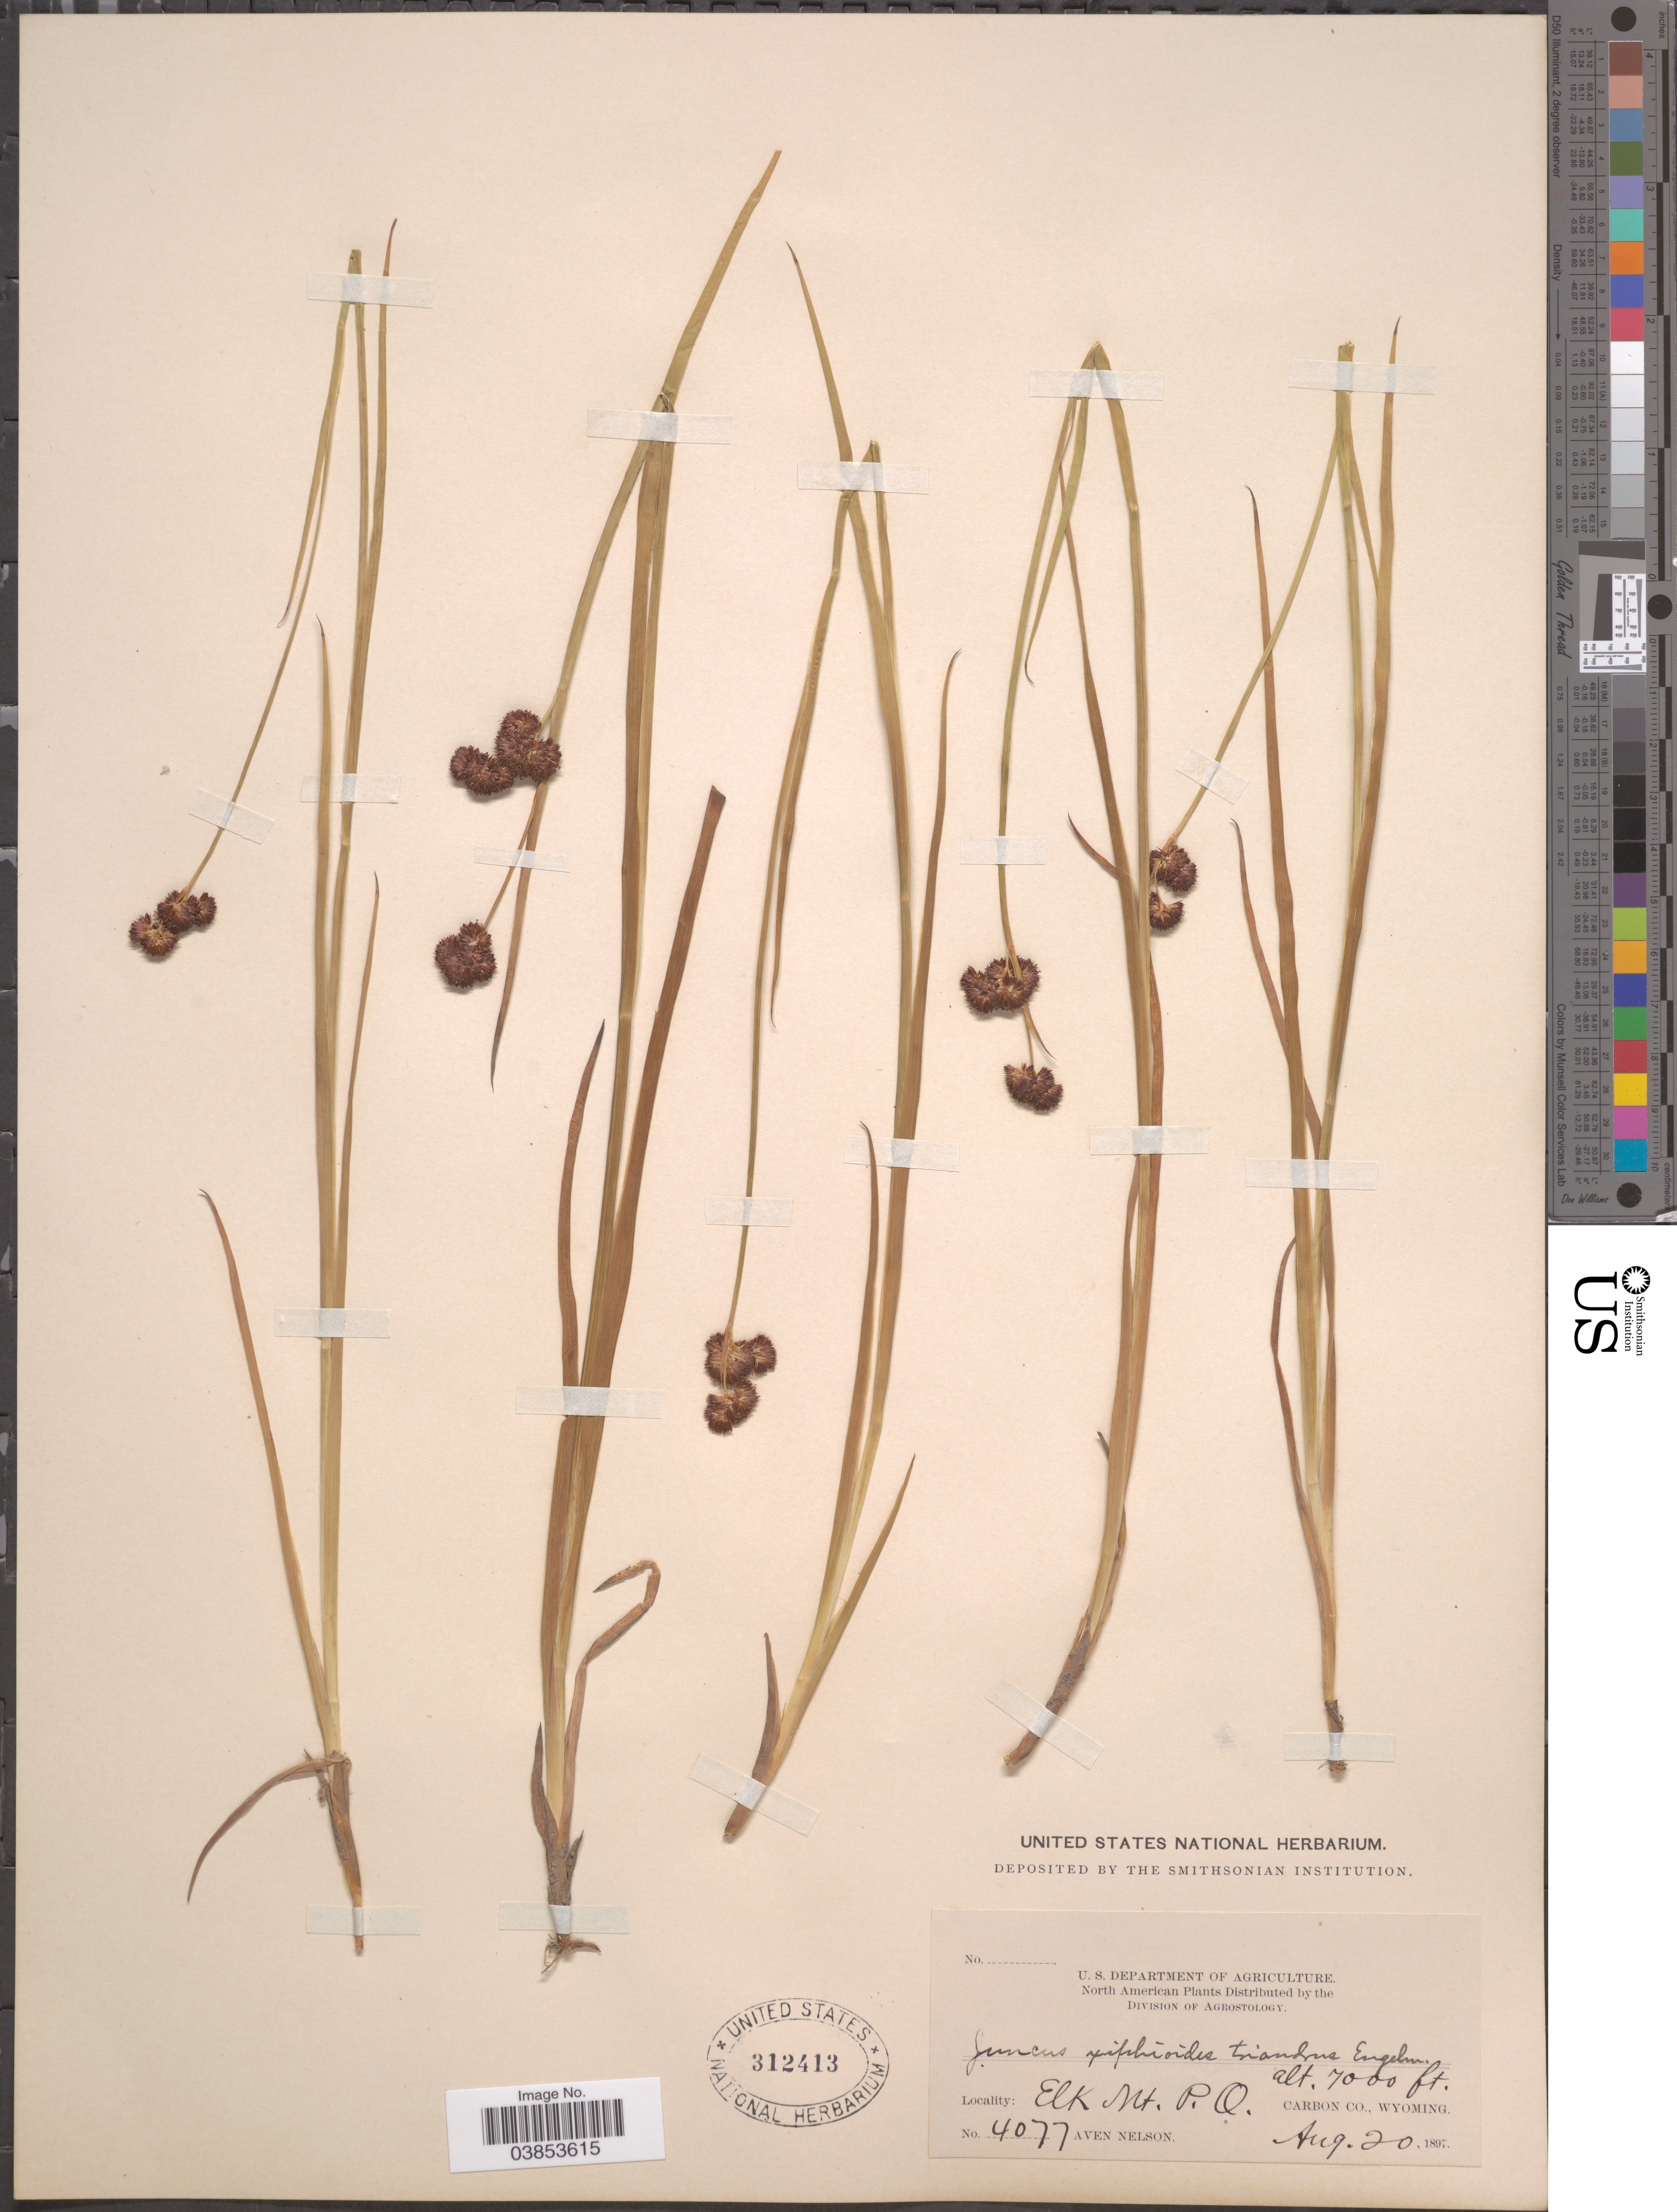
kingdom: Plantae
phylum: Tracheophyta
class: Liliopsida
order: Poales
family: Juncaceae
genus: Juncus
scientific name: Juncus ensifolius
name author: Wikstr.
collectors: A. Nelson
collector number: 4077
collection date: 1897-08-20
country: United States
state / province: Wyoming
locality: Elk Mt. P. A. Carbon Co.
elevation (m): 2134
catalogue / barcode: US 312413